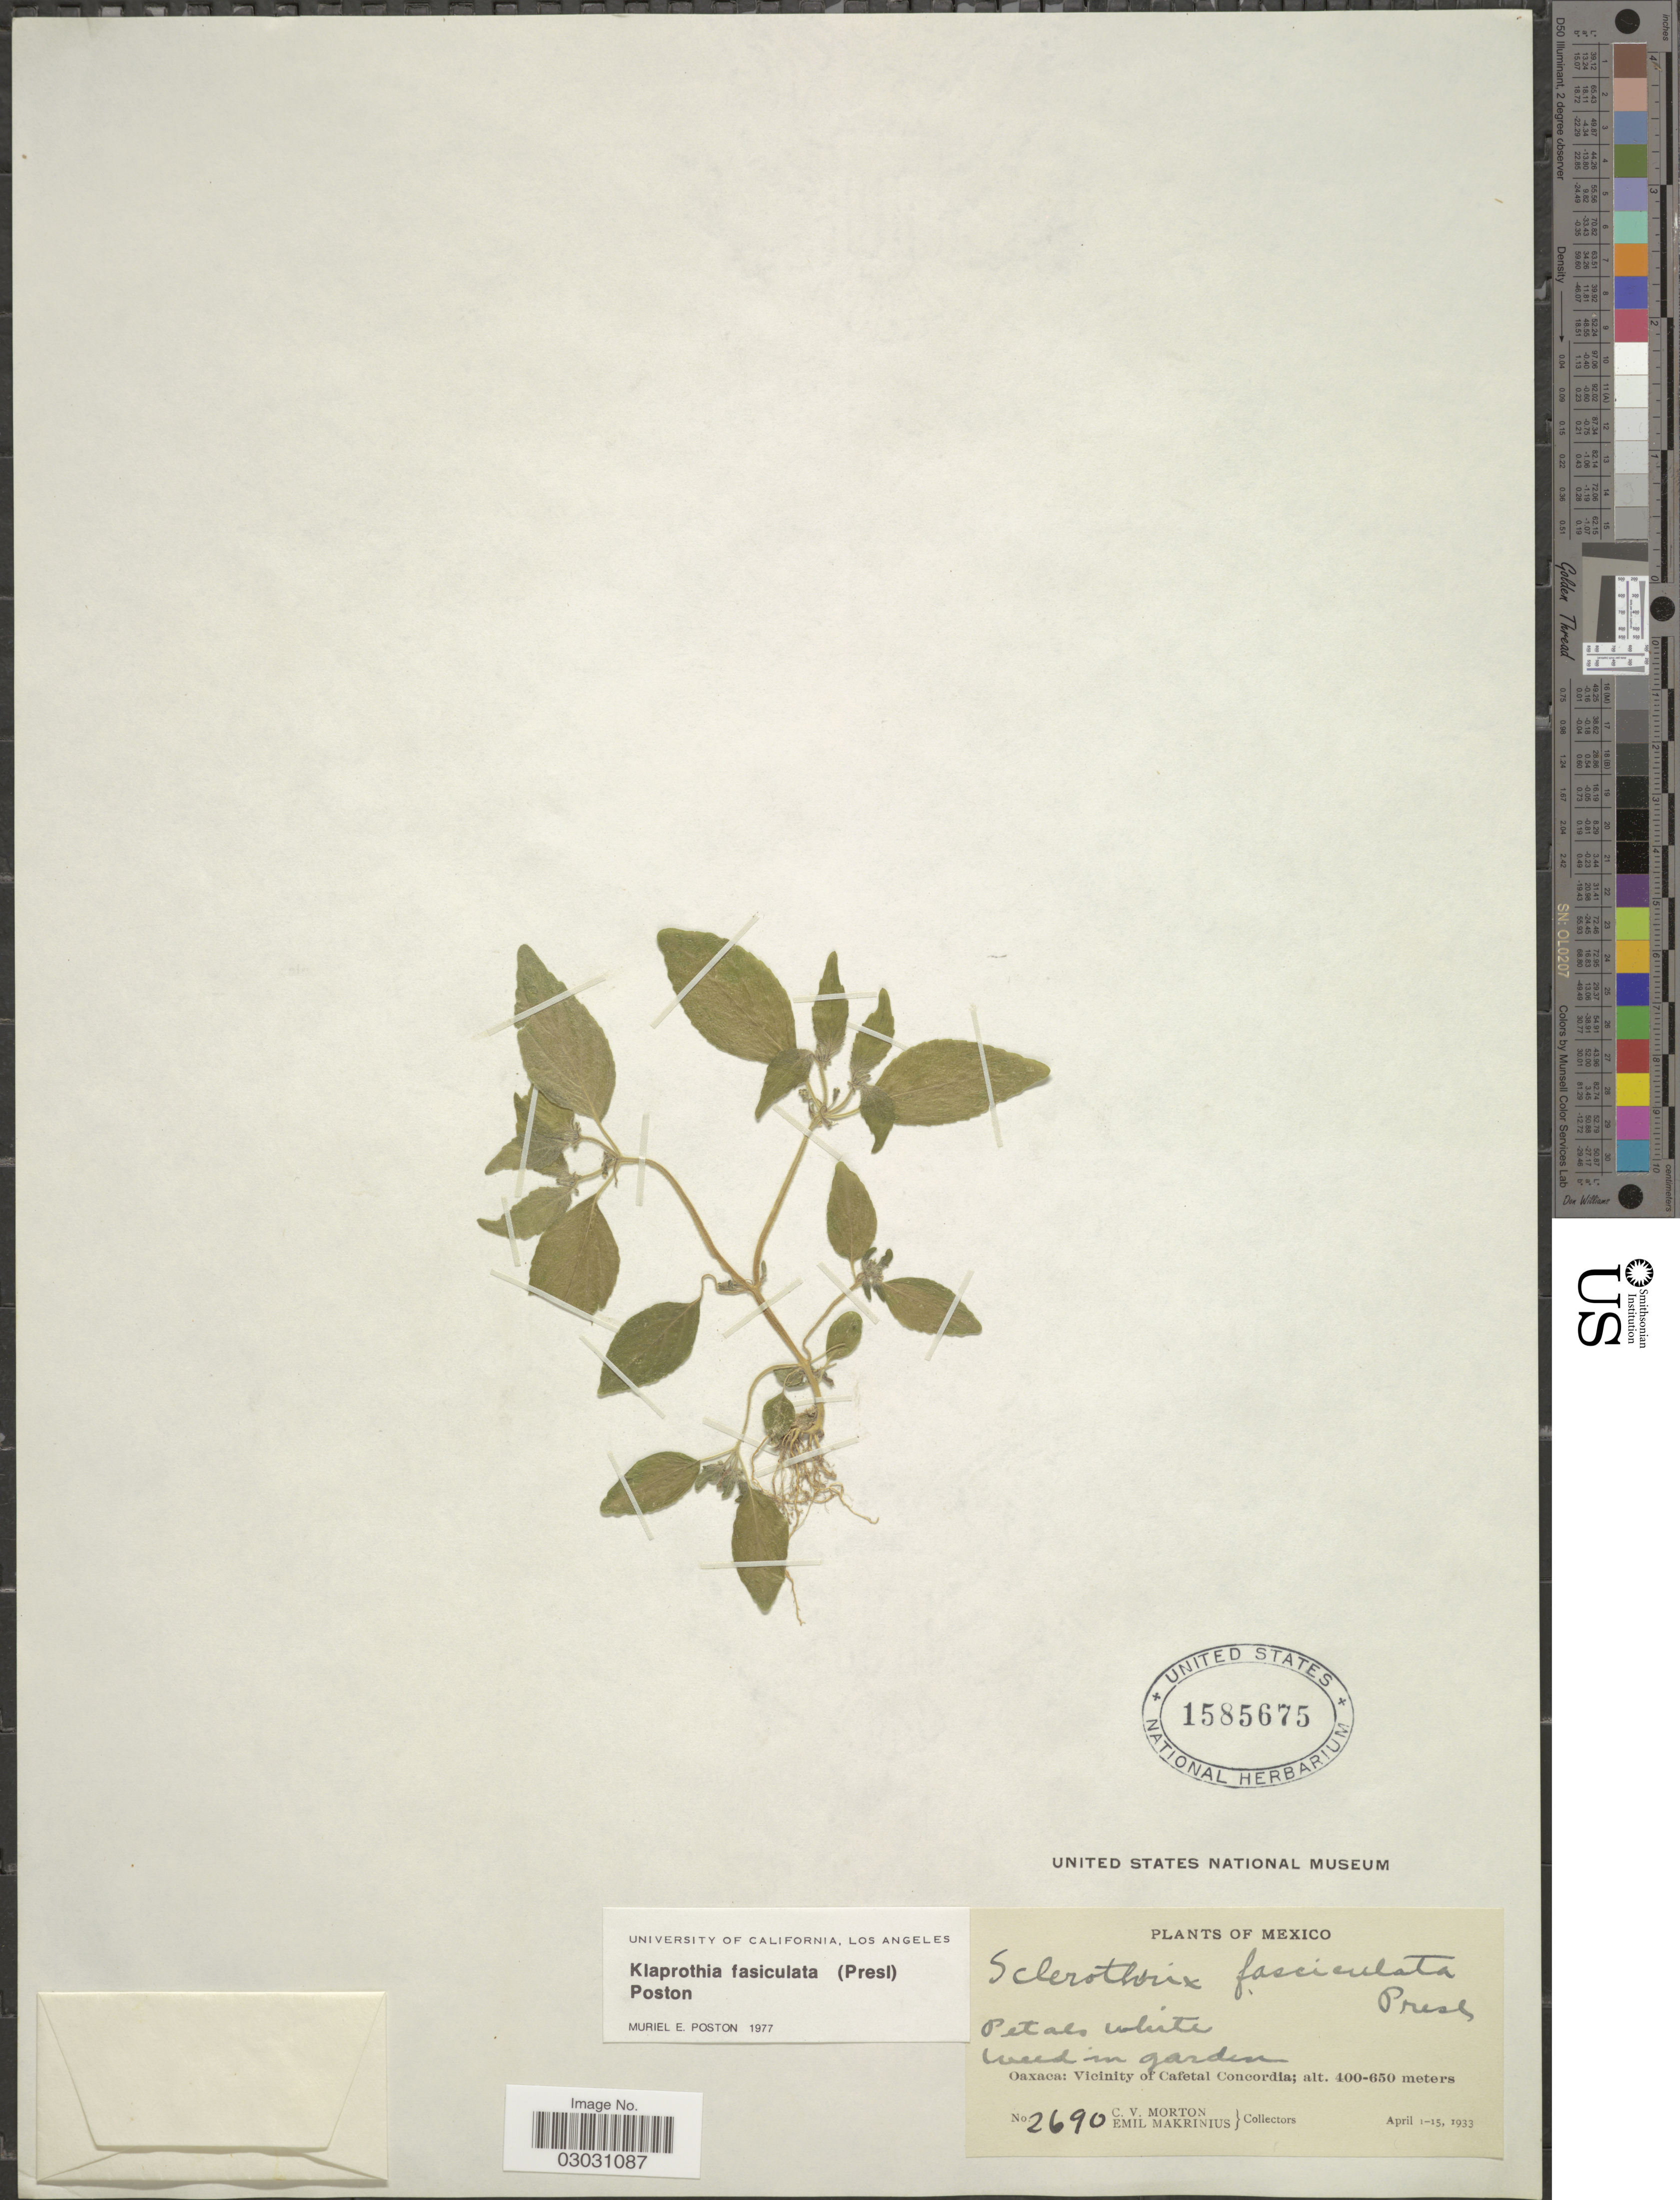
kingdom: Plantae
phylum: Tracheophyta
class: Magnoliopsida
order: Cornales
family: Loasaceae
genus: Klaprothia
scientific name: Klaprothia fasciculata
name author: (C. Presl) Poston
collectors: C. V. Morton & E. Makrinius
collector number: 2690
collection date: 1933-04-01/1933-04-15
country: Mexico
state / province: Oaxaca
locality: Vicinity of Cafetal Concordia.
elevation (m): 400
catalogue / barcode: US 1585675